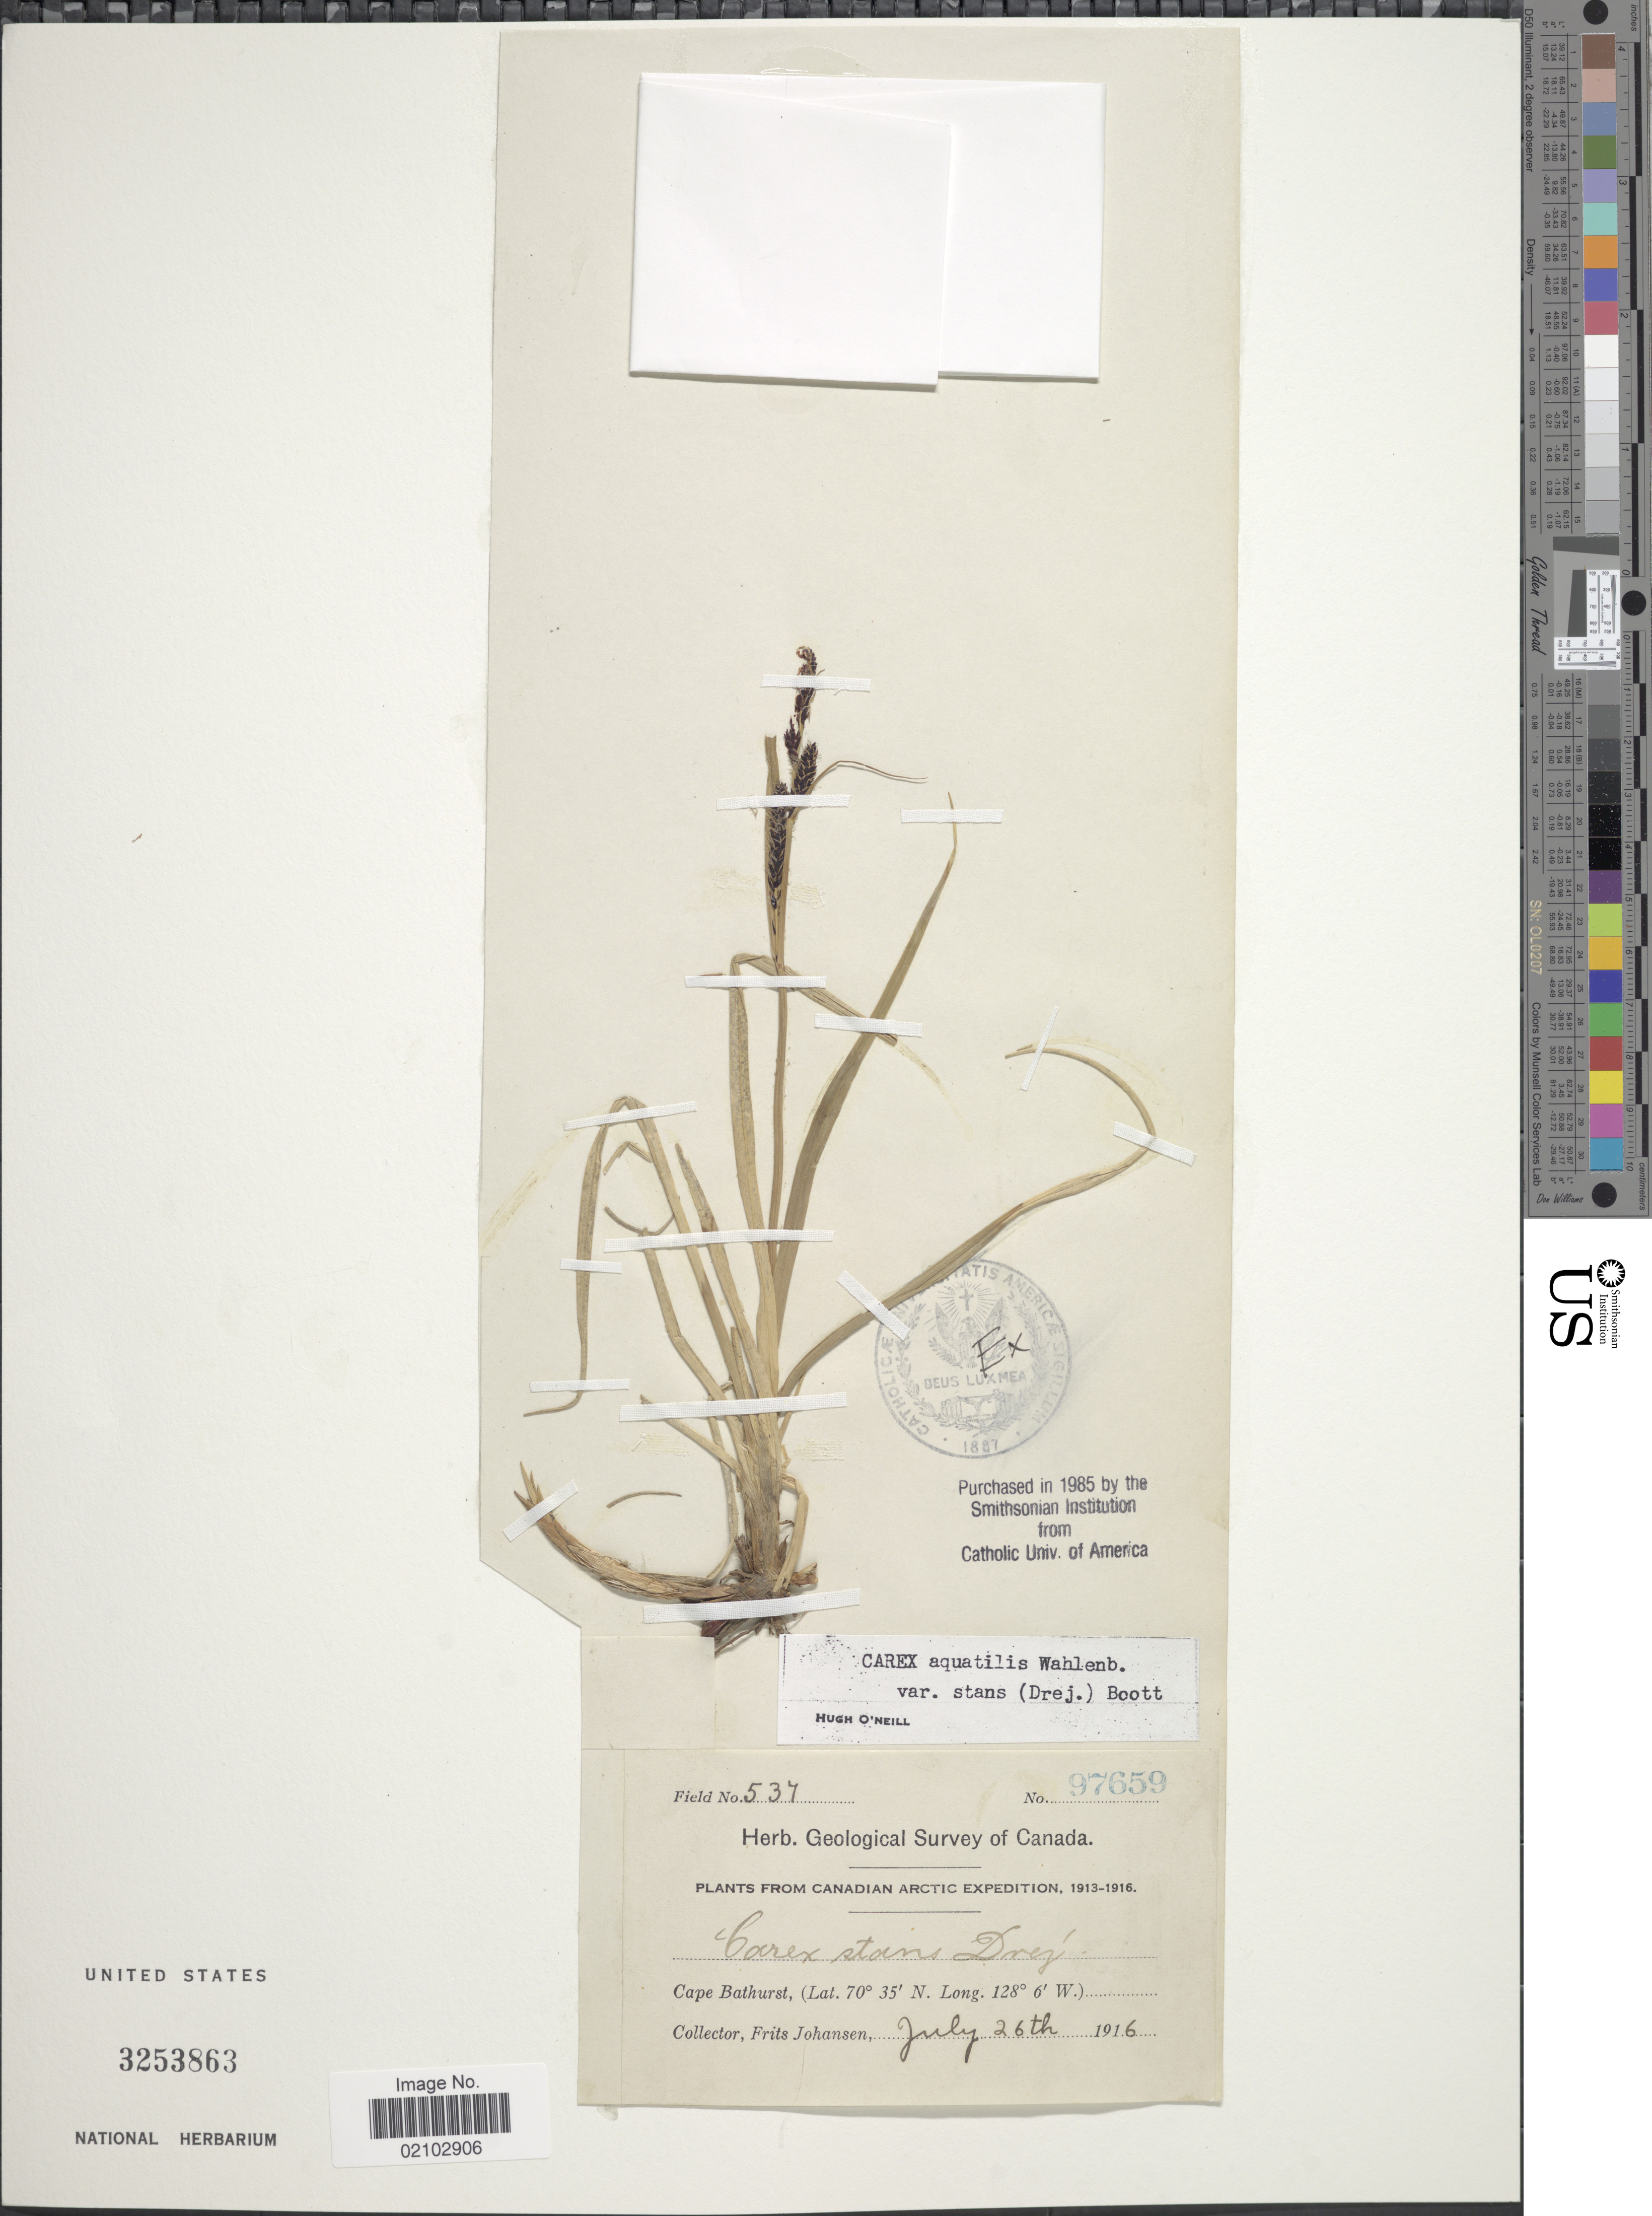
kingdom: Plantae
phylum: Tracheophyta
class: Liliopsida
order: Poales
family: Cyperaceae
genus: Carex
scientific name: Carex aquatilis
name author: Wahlenb.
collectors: F. Johansen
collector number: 97659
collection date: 1916-07-26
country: Canada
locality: Canadian Arctic, Cape Bathurst.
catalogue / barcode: US 3253863